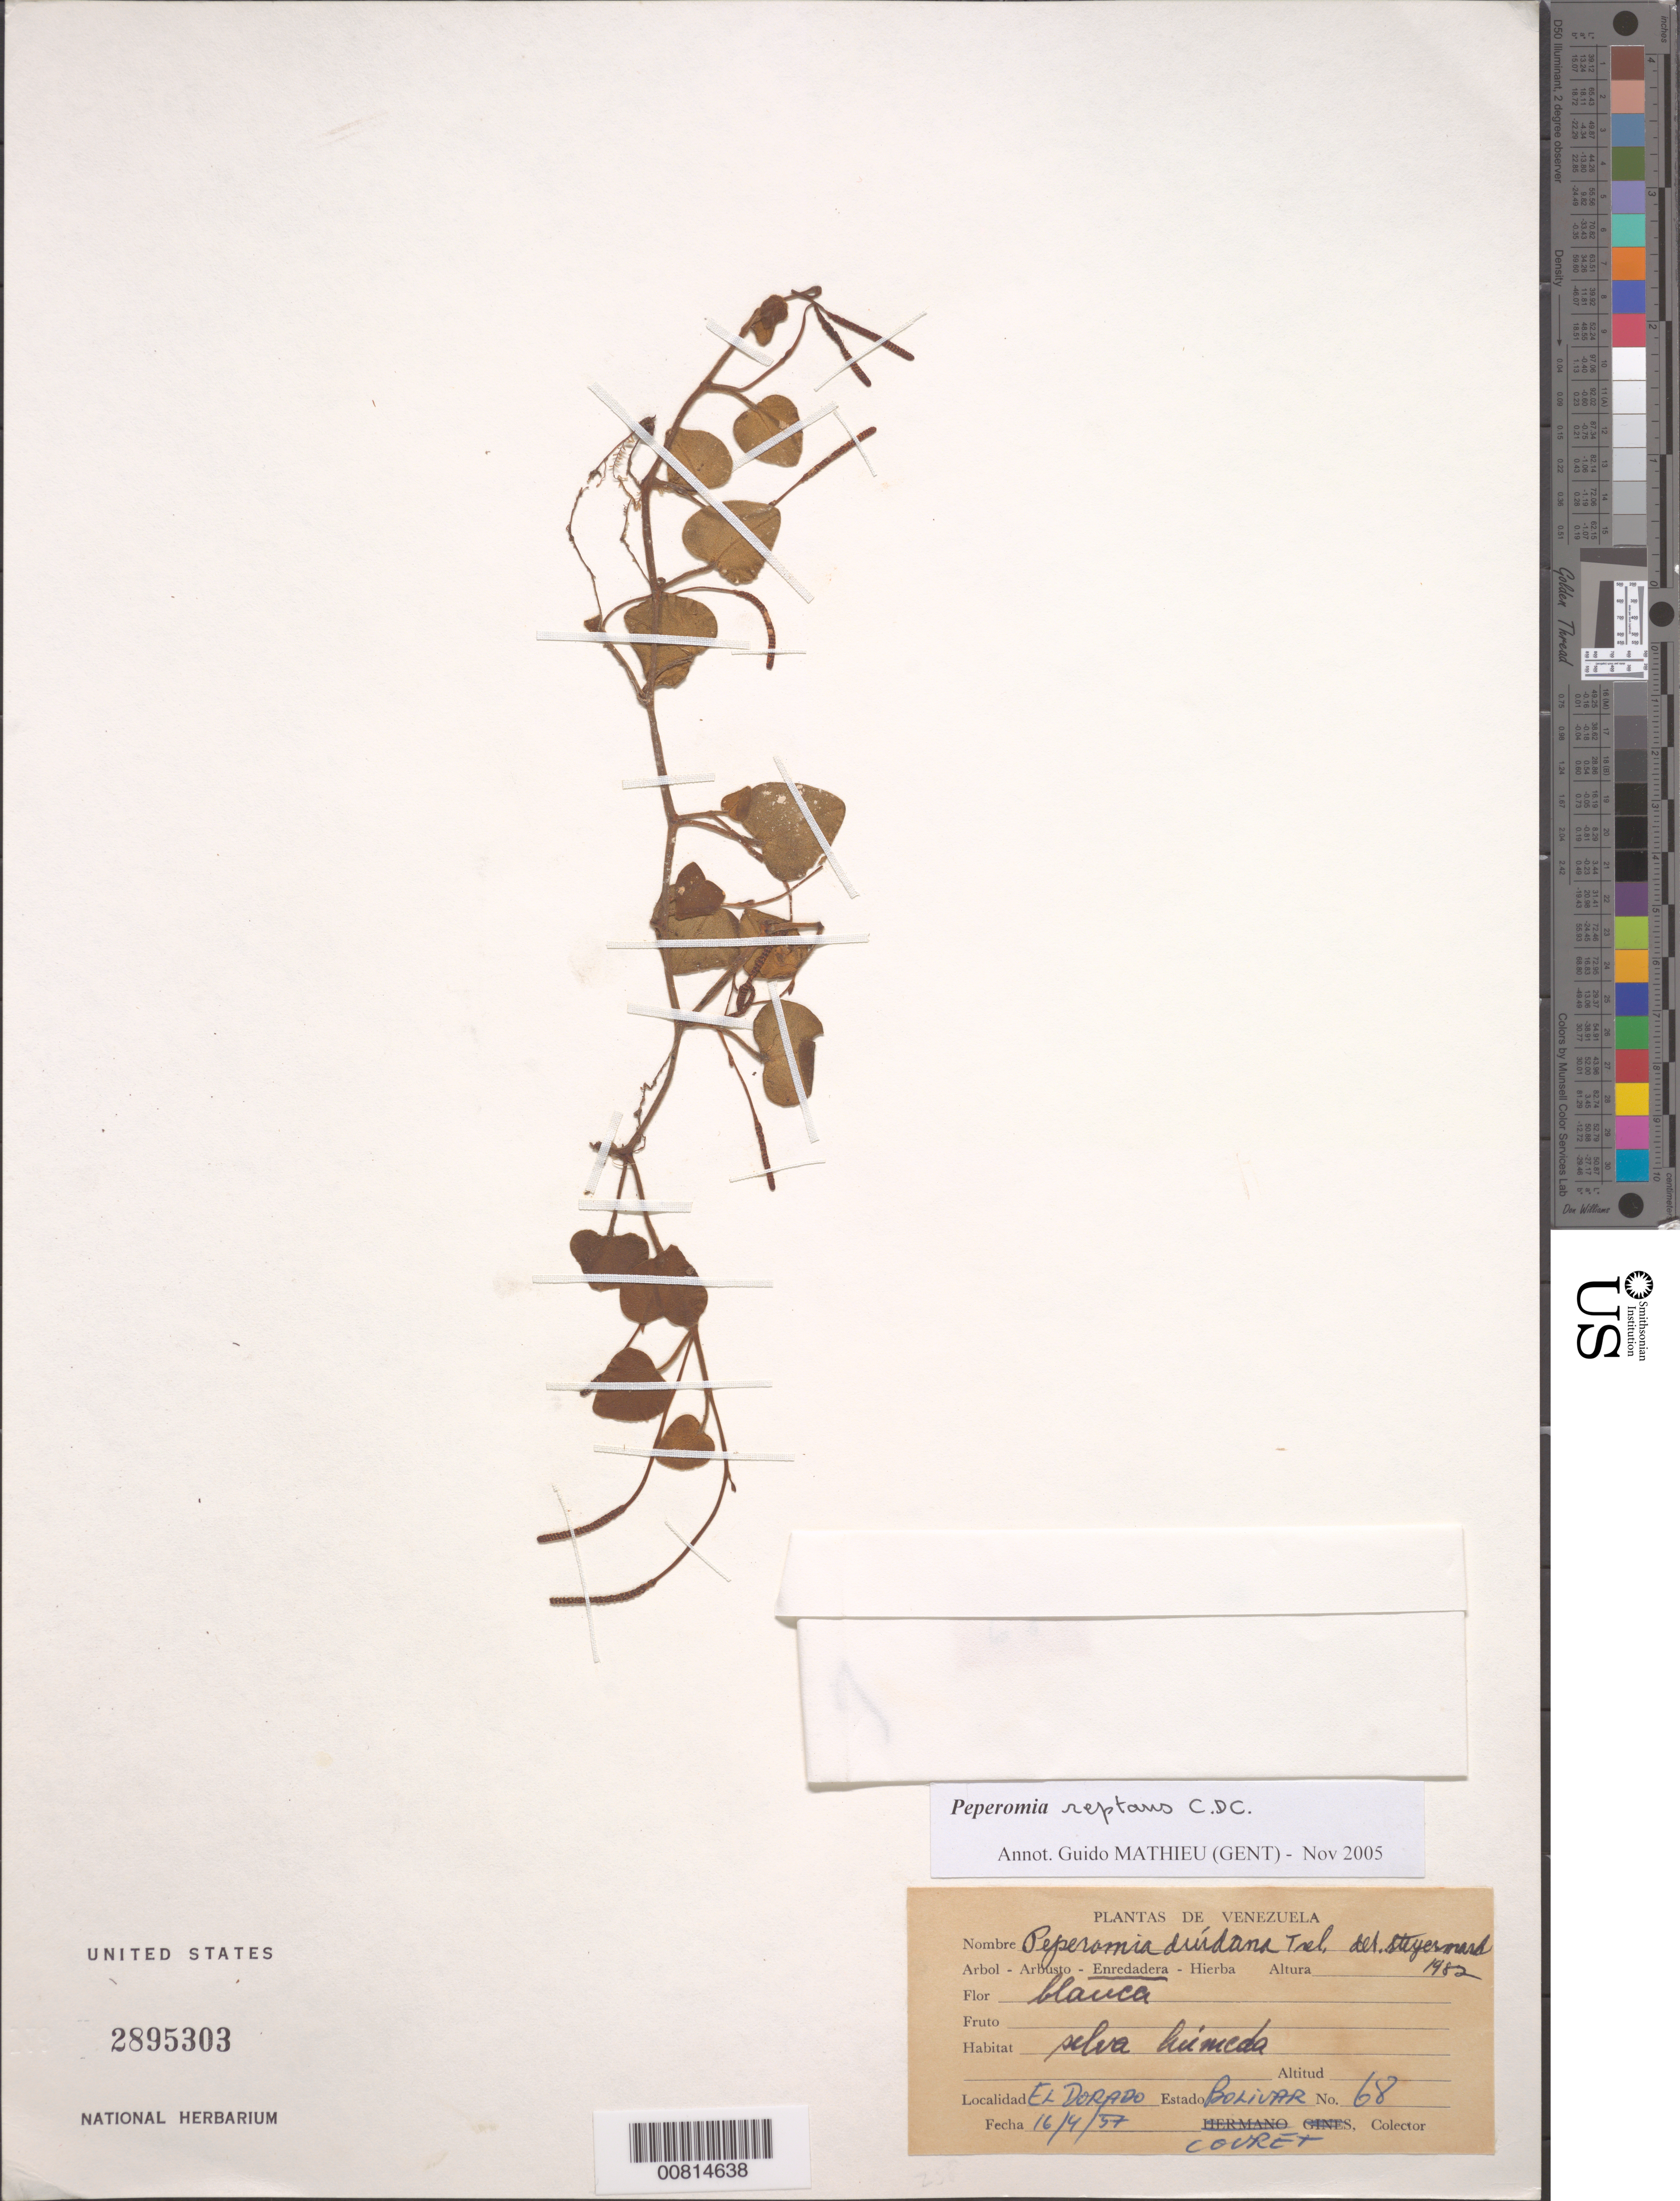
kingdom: Plantae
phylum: Tracheophyta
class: Magnoliopsida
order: Piperales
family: Piperaceae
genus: Peperomia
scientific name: Peperomia reptans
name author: (Trel. in Woodson & Schery) C. DC. in Seem.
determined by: Mathieu, Guido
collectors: -. Couret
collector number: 68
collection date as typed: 16-Apr-57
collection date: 1957-04-16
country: Venezuela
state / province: Bolívar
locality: El Dorado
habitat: Wet woods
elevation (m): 1500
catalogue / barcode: US 2895303